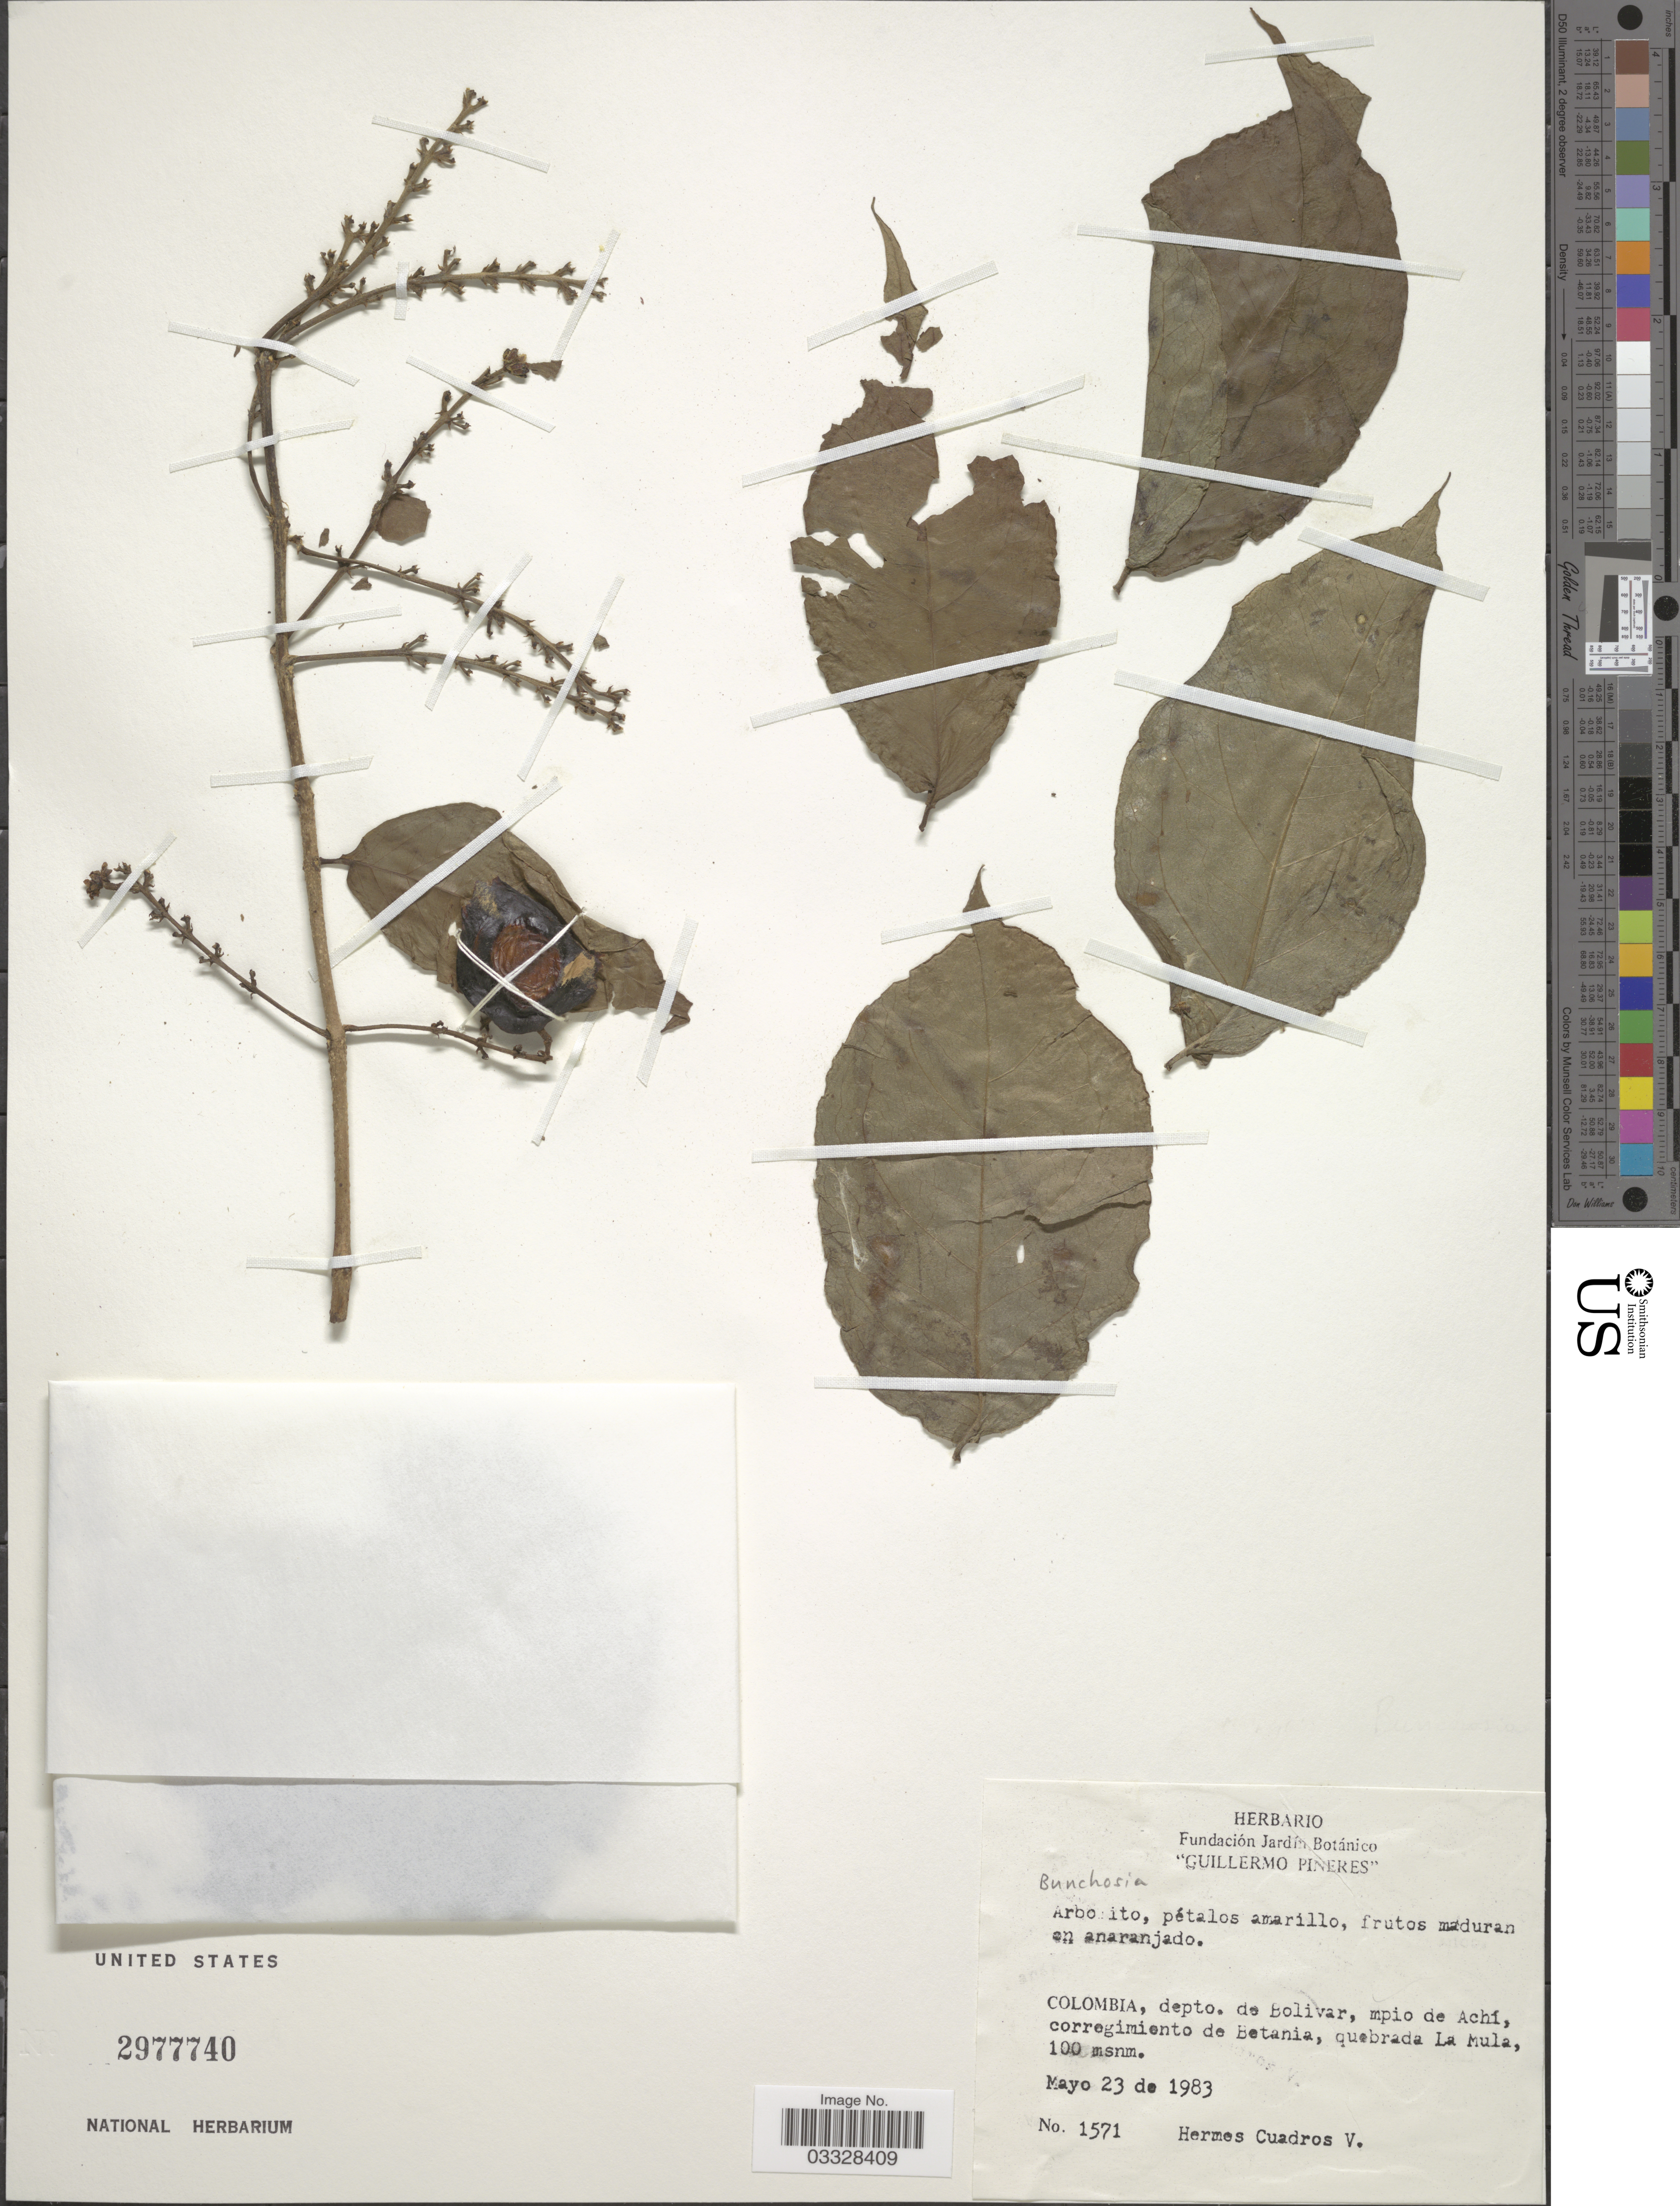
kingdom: Plantae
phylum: Tracheophyta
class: Magnoliopsida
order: Malpighiales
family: Malpighiaceae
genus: Bunchosia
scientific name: Bunchosia sp.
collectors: H. Cuadros V.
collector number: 1571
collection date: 1983-05-23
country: Colombia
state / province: Bolívar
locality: Depto. de Bolivar, mpio de Achí, corregimiento de Betania, quebrada La Mula.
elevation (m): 100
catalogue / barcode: US 2977740